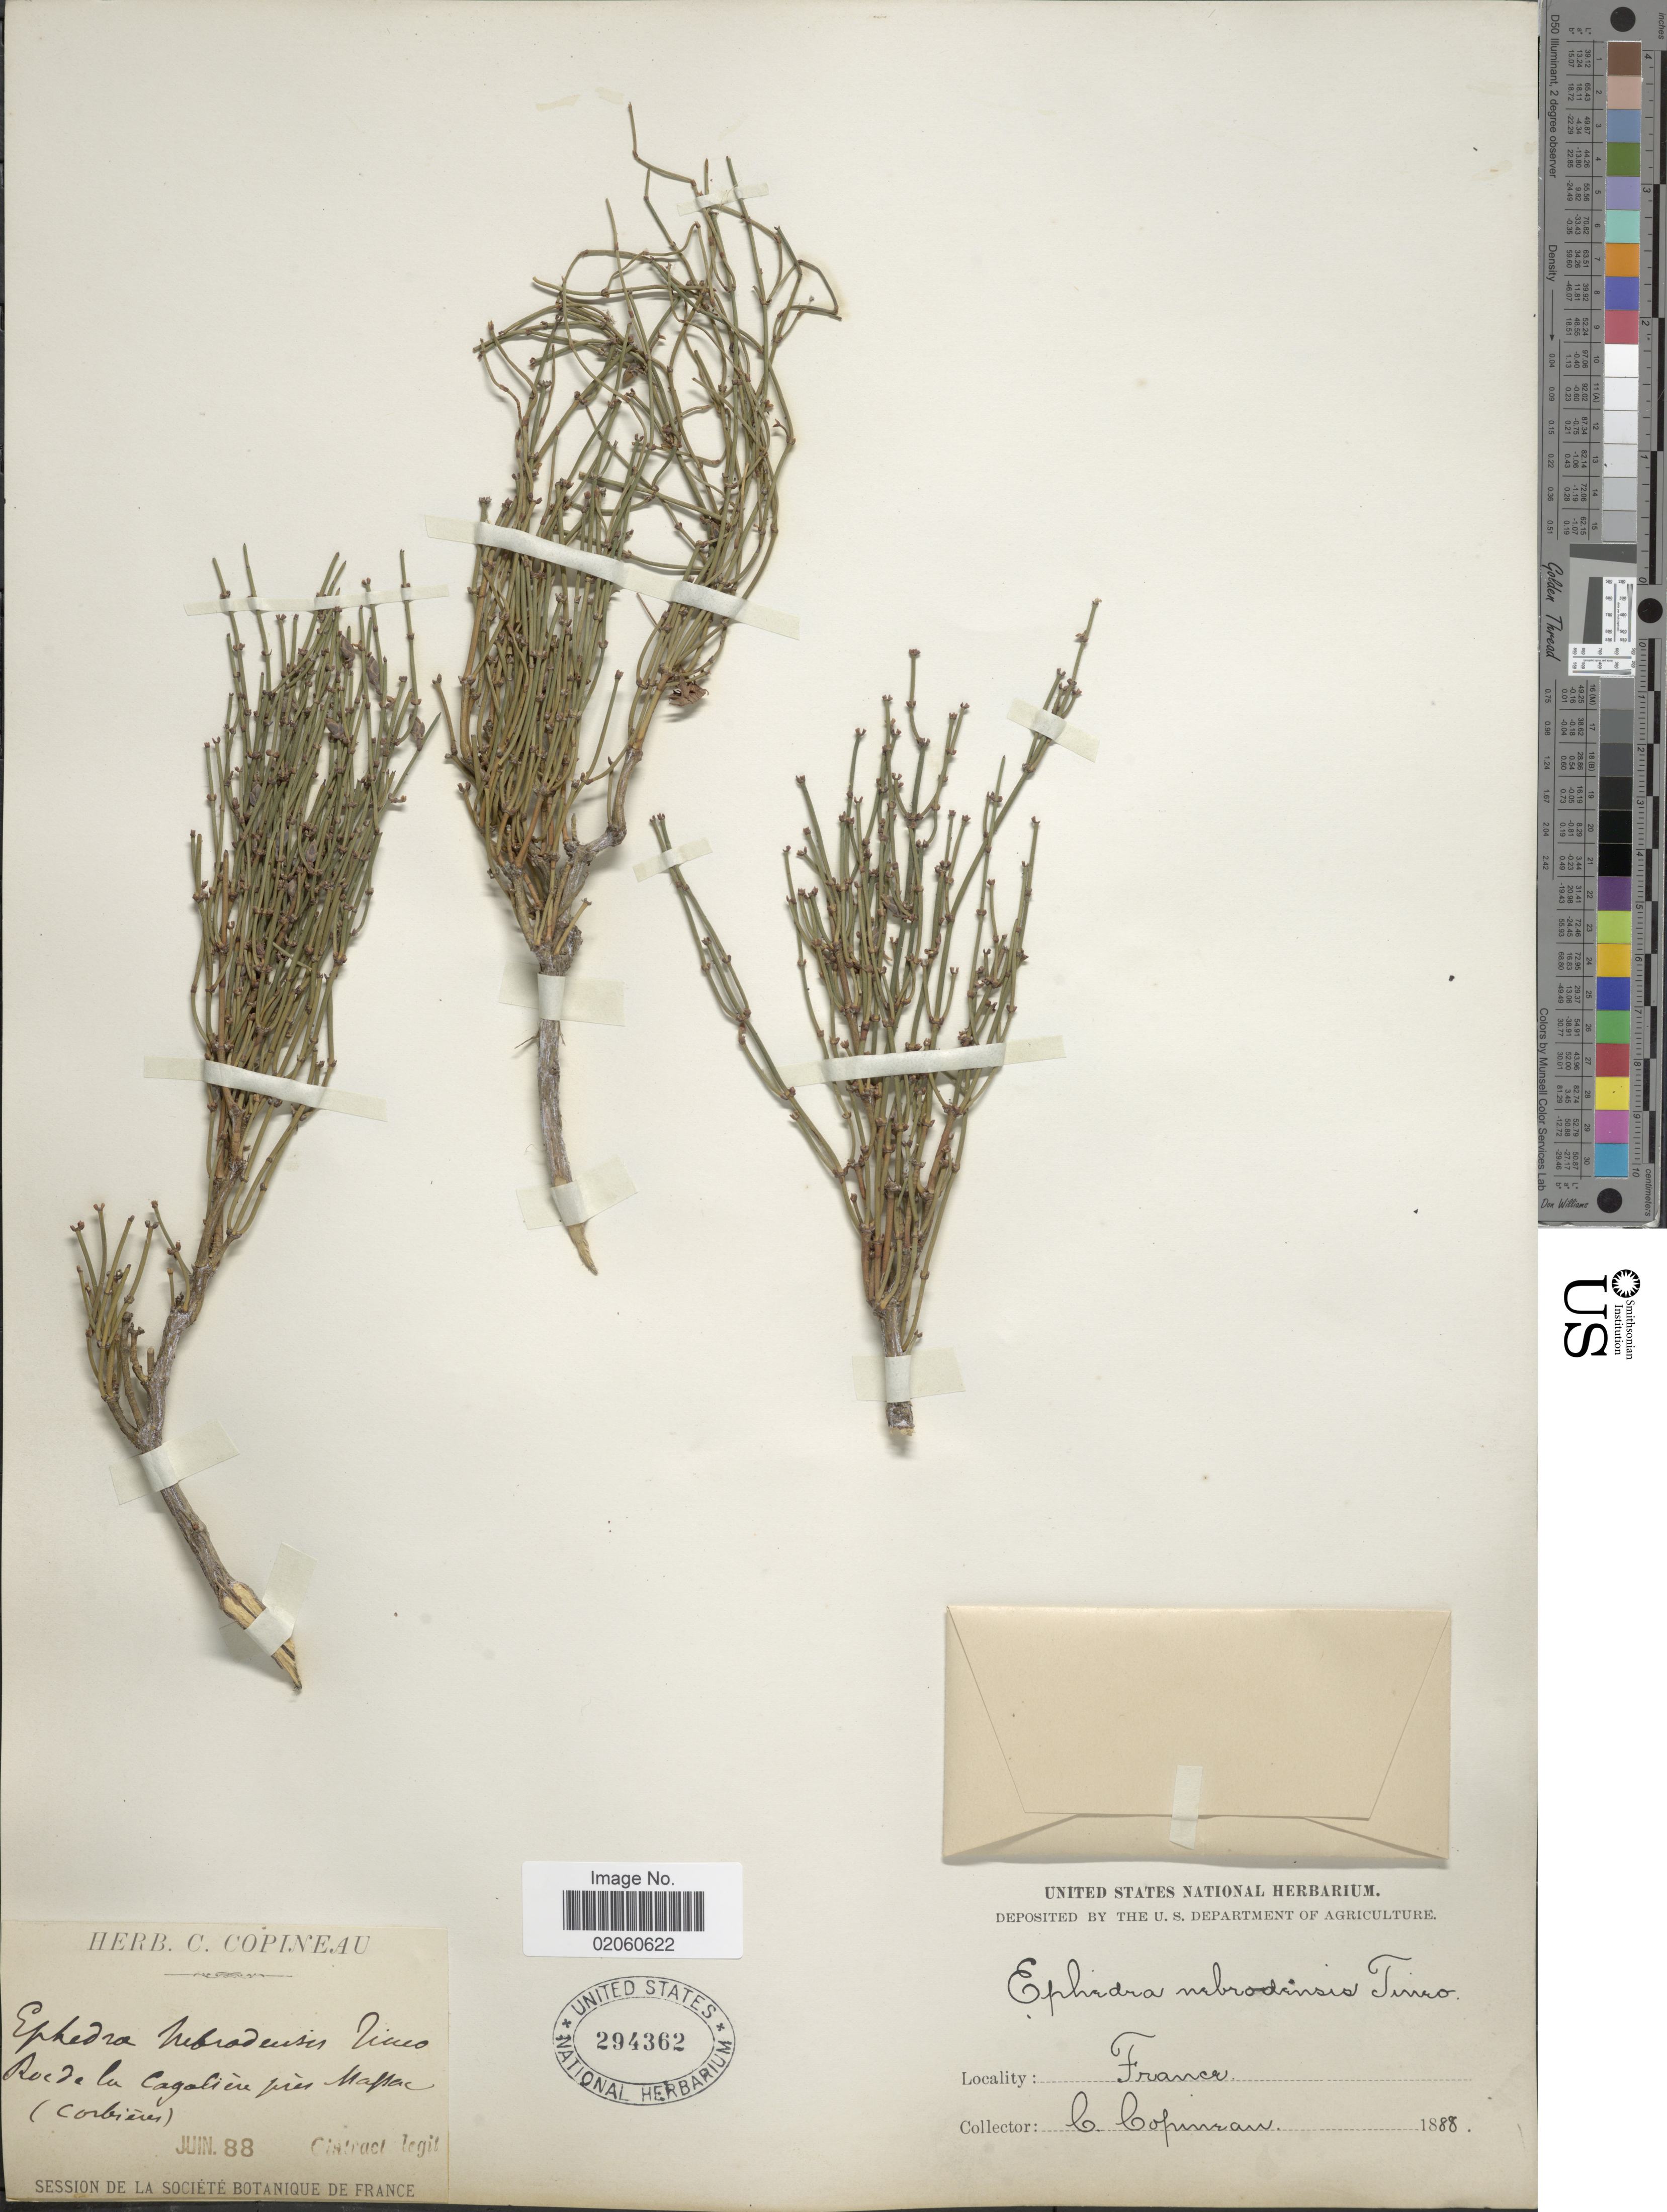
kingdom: Plantae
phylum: Tracheophyta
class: Gnetopsida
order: Ephedrales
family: Ephedraceae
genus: Ephedra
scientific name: Ephedra nebrodensis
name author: Tineo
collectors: C. Copineau & Cintract, --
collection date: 1888-06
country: France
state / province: Occitanie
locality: Roc de la Cagalière près Massac (Corbières)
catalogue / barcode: US 294362